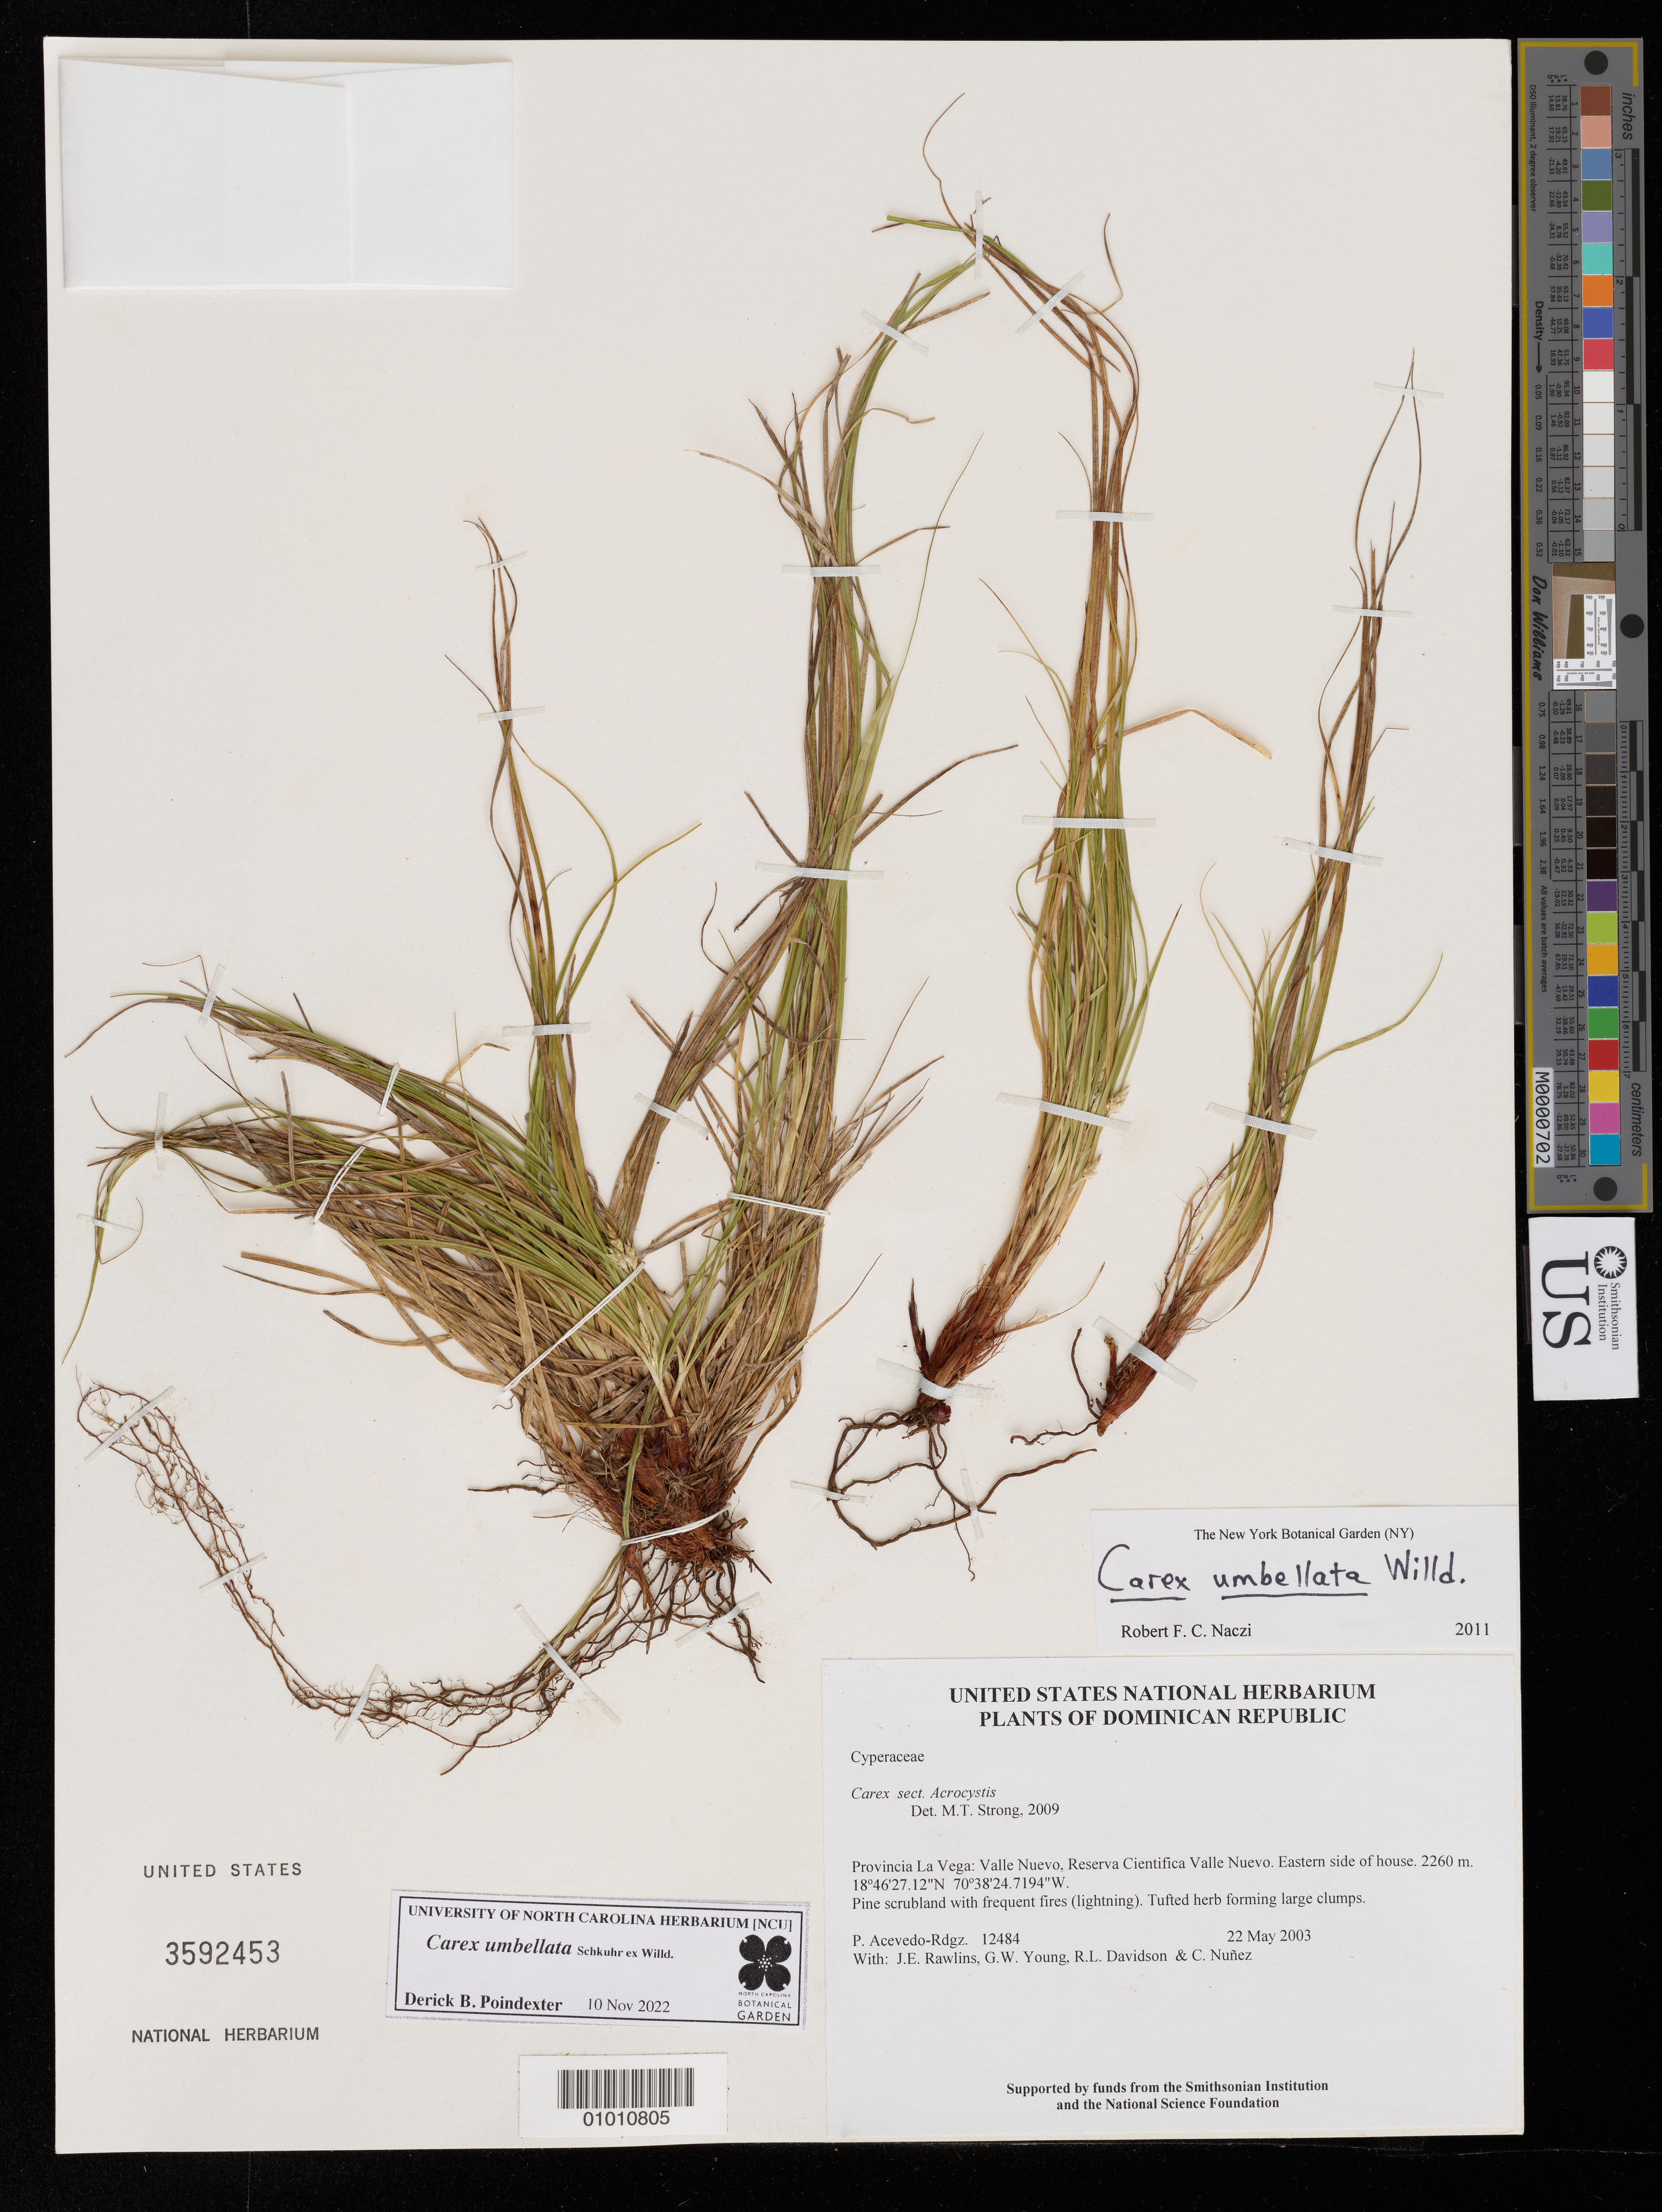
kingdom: Plantae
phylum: Tracheophyta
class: Liliopsida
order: Poales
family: Cyperaceae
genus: Carex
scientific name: Carex umbellata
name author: Schkuhr ex Willd.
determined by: Naczi, R. F. C.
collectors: P. Acevedo-Rodr., J. Rawlins, G. Young, R. Davidson & C. Nunez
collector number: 12484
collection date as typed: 22 May 2003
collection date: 2003-05-22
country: Dominican Republic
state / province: La Vega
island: Hispaniola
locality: Provincia La Vega: Valle Nuevo, Reserva Cientifica Valle Nuevo. Eastern side of house.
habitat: Pine scrubland with frequent fires (lightning).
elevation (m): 2260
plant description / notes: US, MO, NY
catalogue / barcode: US 3592453